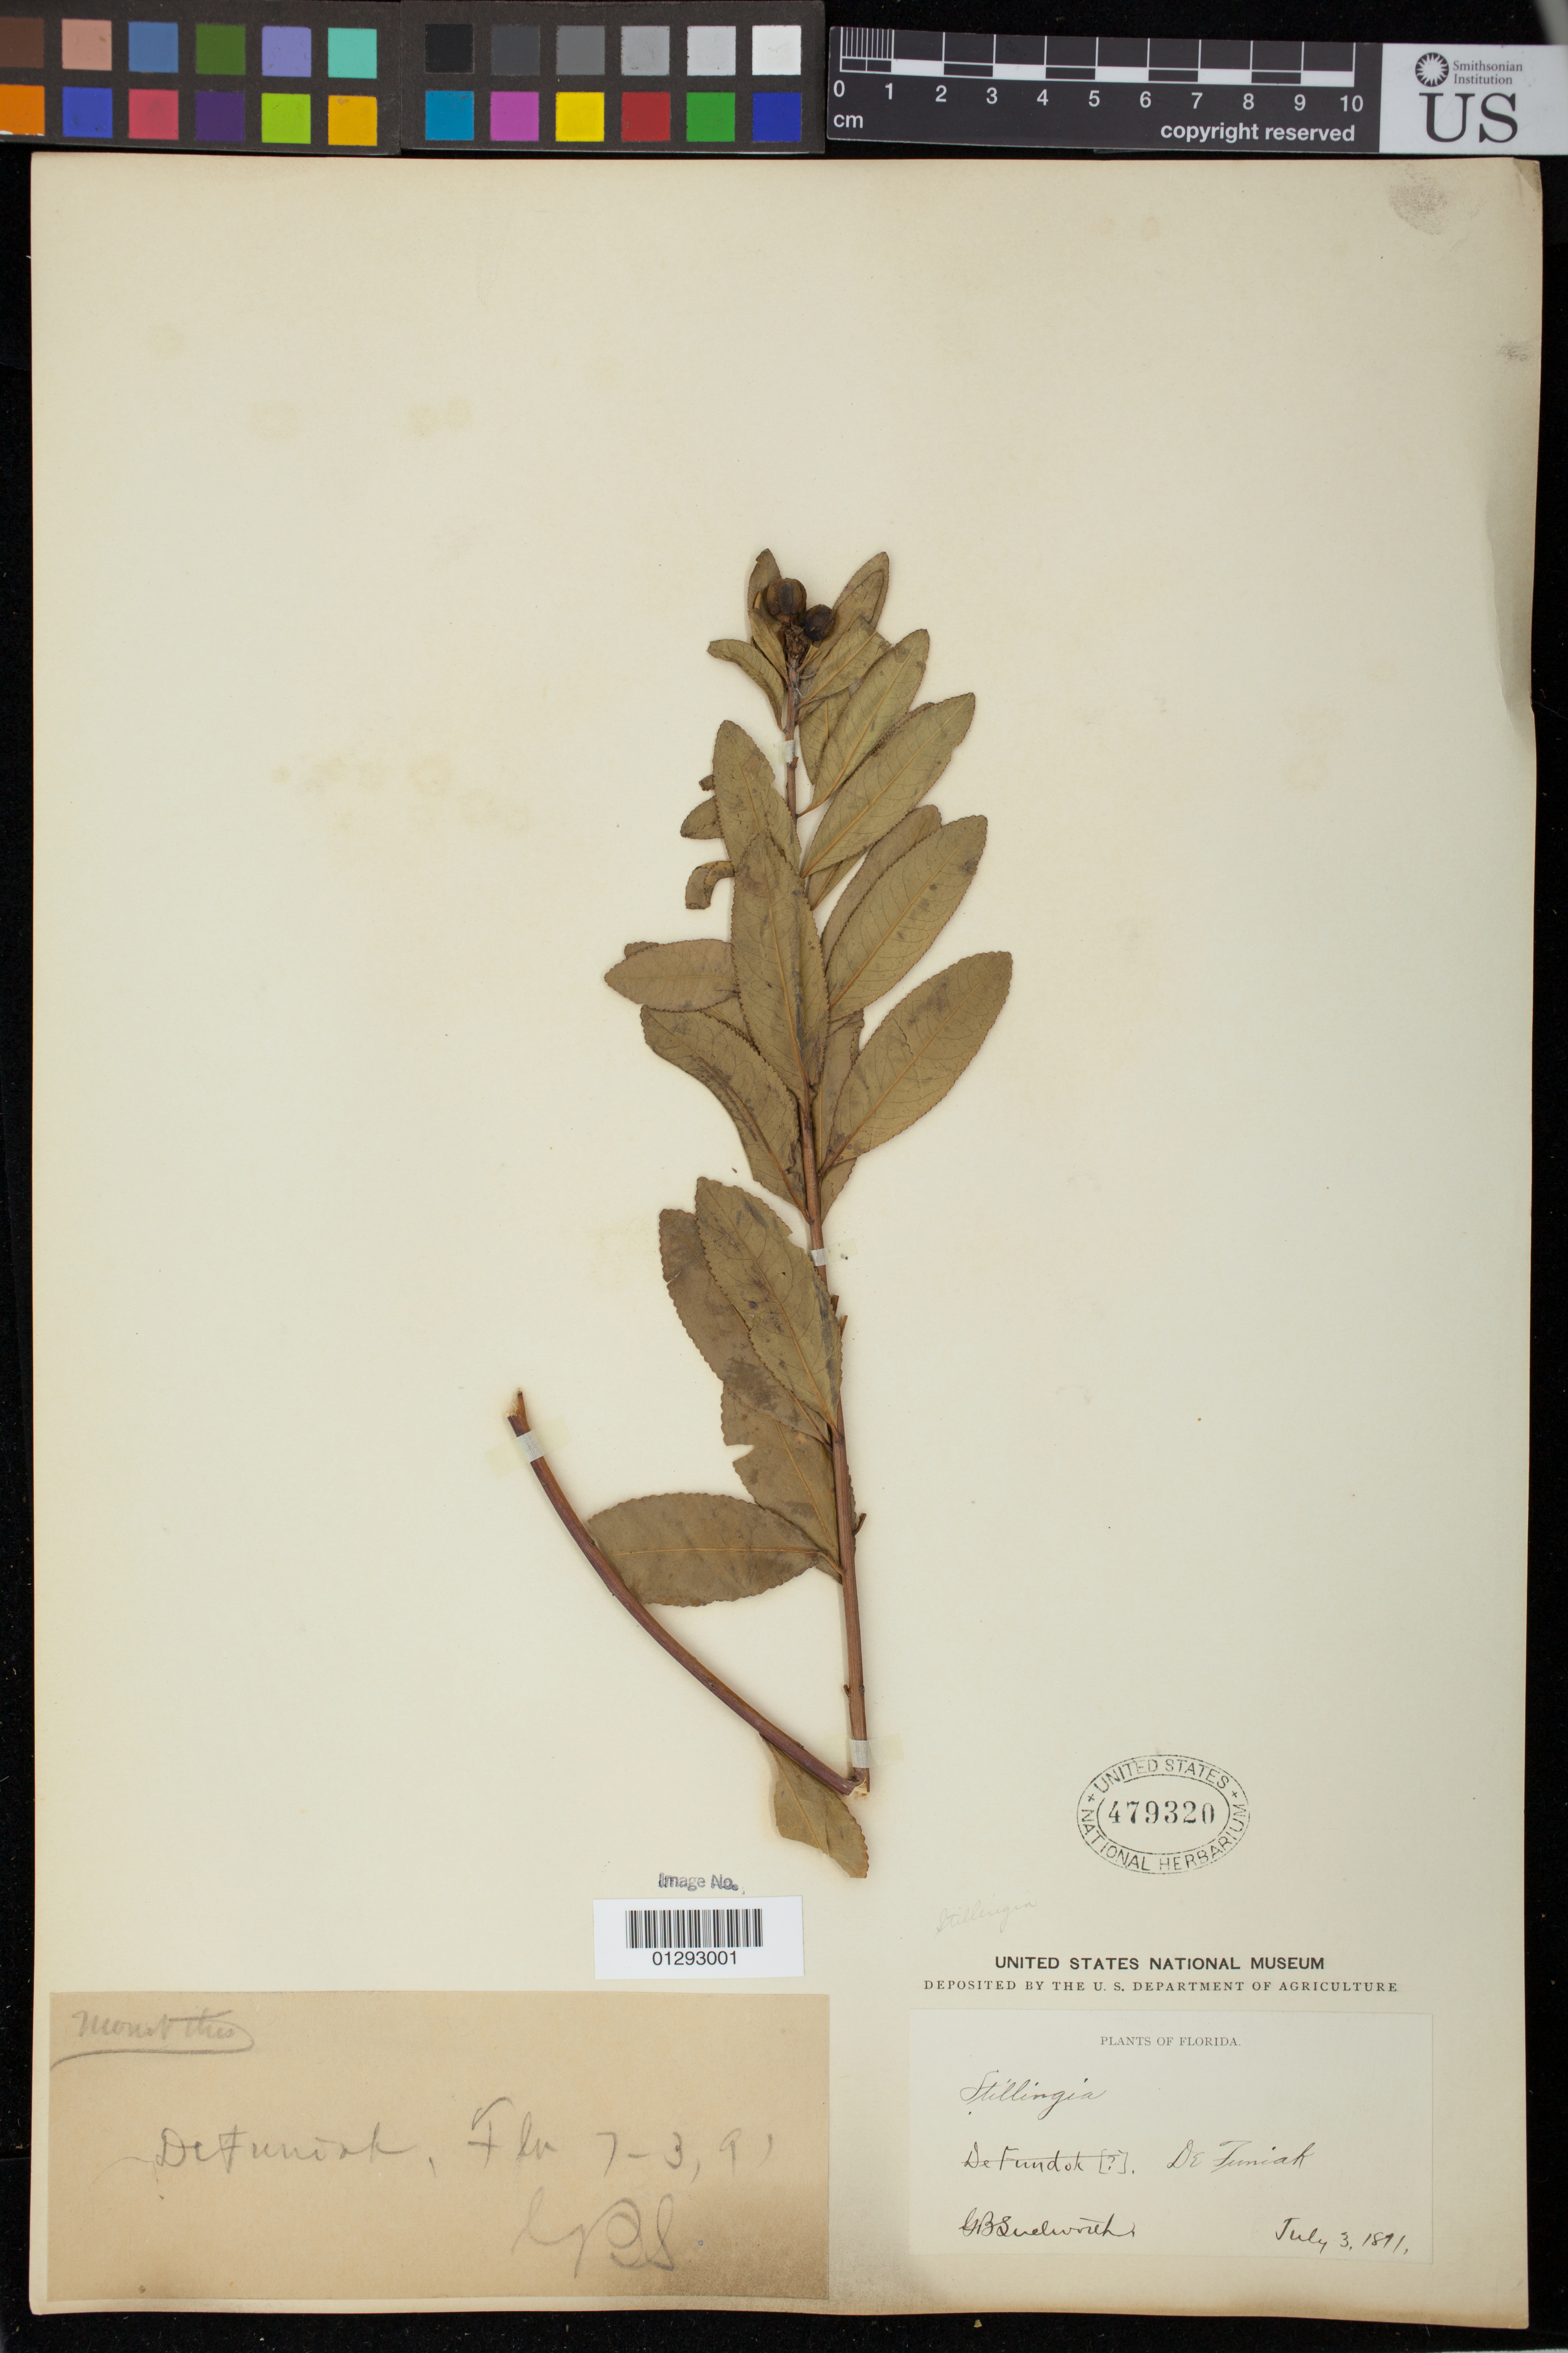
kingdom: Plantae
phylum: Tracheophyta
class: Magnoliopsida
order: Malpighiales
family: Euphorbiaceae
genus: Stillingia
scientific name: Stillingia sylvatica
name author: L.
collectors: G. B. Sudworth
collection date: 1891-07-03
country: United States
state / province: Florida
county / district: Walton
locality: De Funiak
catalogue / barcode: US 479320